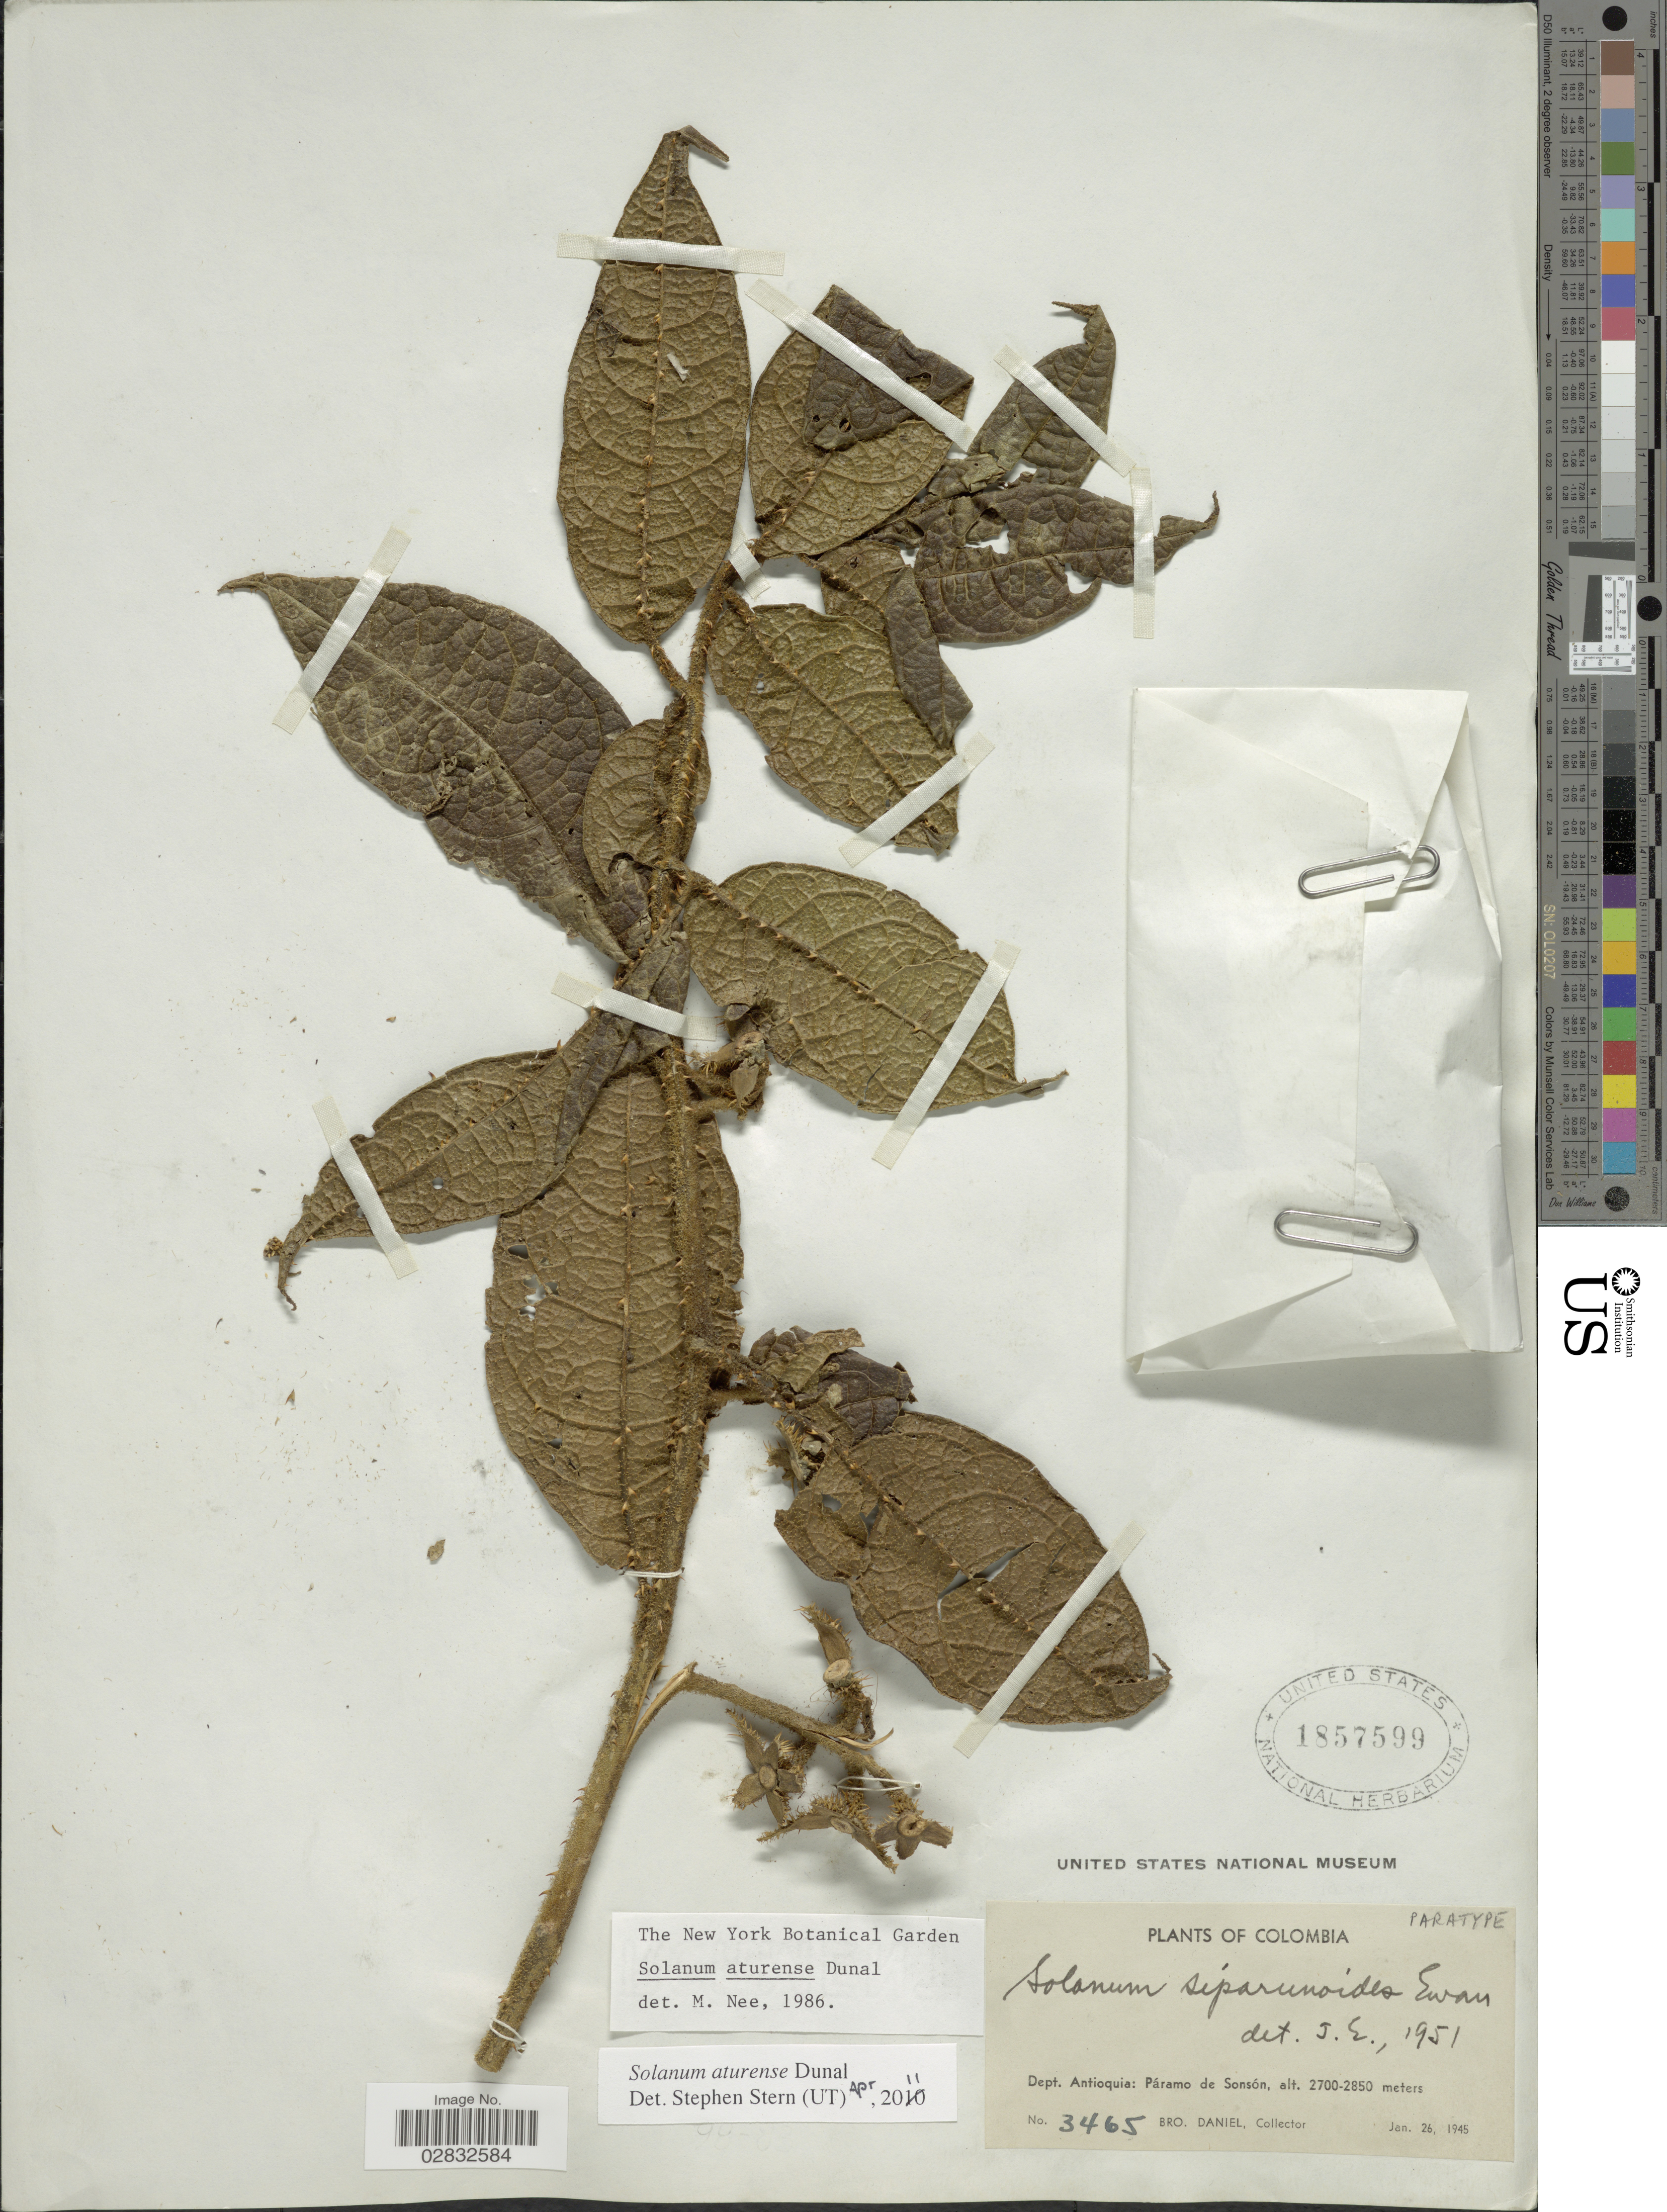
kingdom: Plantae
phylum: Tracheophyta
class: Magnoliopsida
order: Solanales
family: Solanaceae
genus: Solanum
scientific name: Solanum aturense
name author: Humb. & Bonpl. ex Dunal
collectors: Bro. Daniel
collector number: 3465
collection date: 1945-01-26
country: Colombia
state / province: Antioquia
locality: Dept. Antioquia, Páramo de Sonsón.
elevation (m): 2700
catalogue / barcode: US 1857599